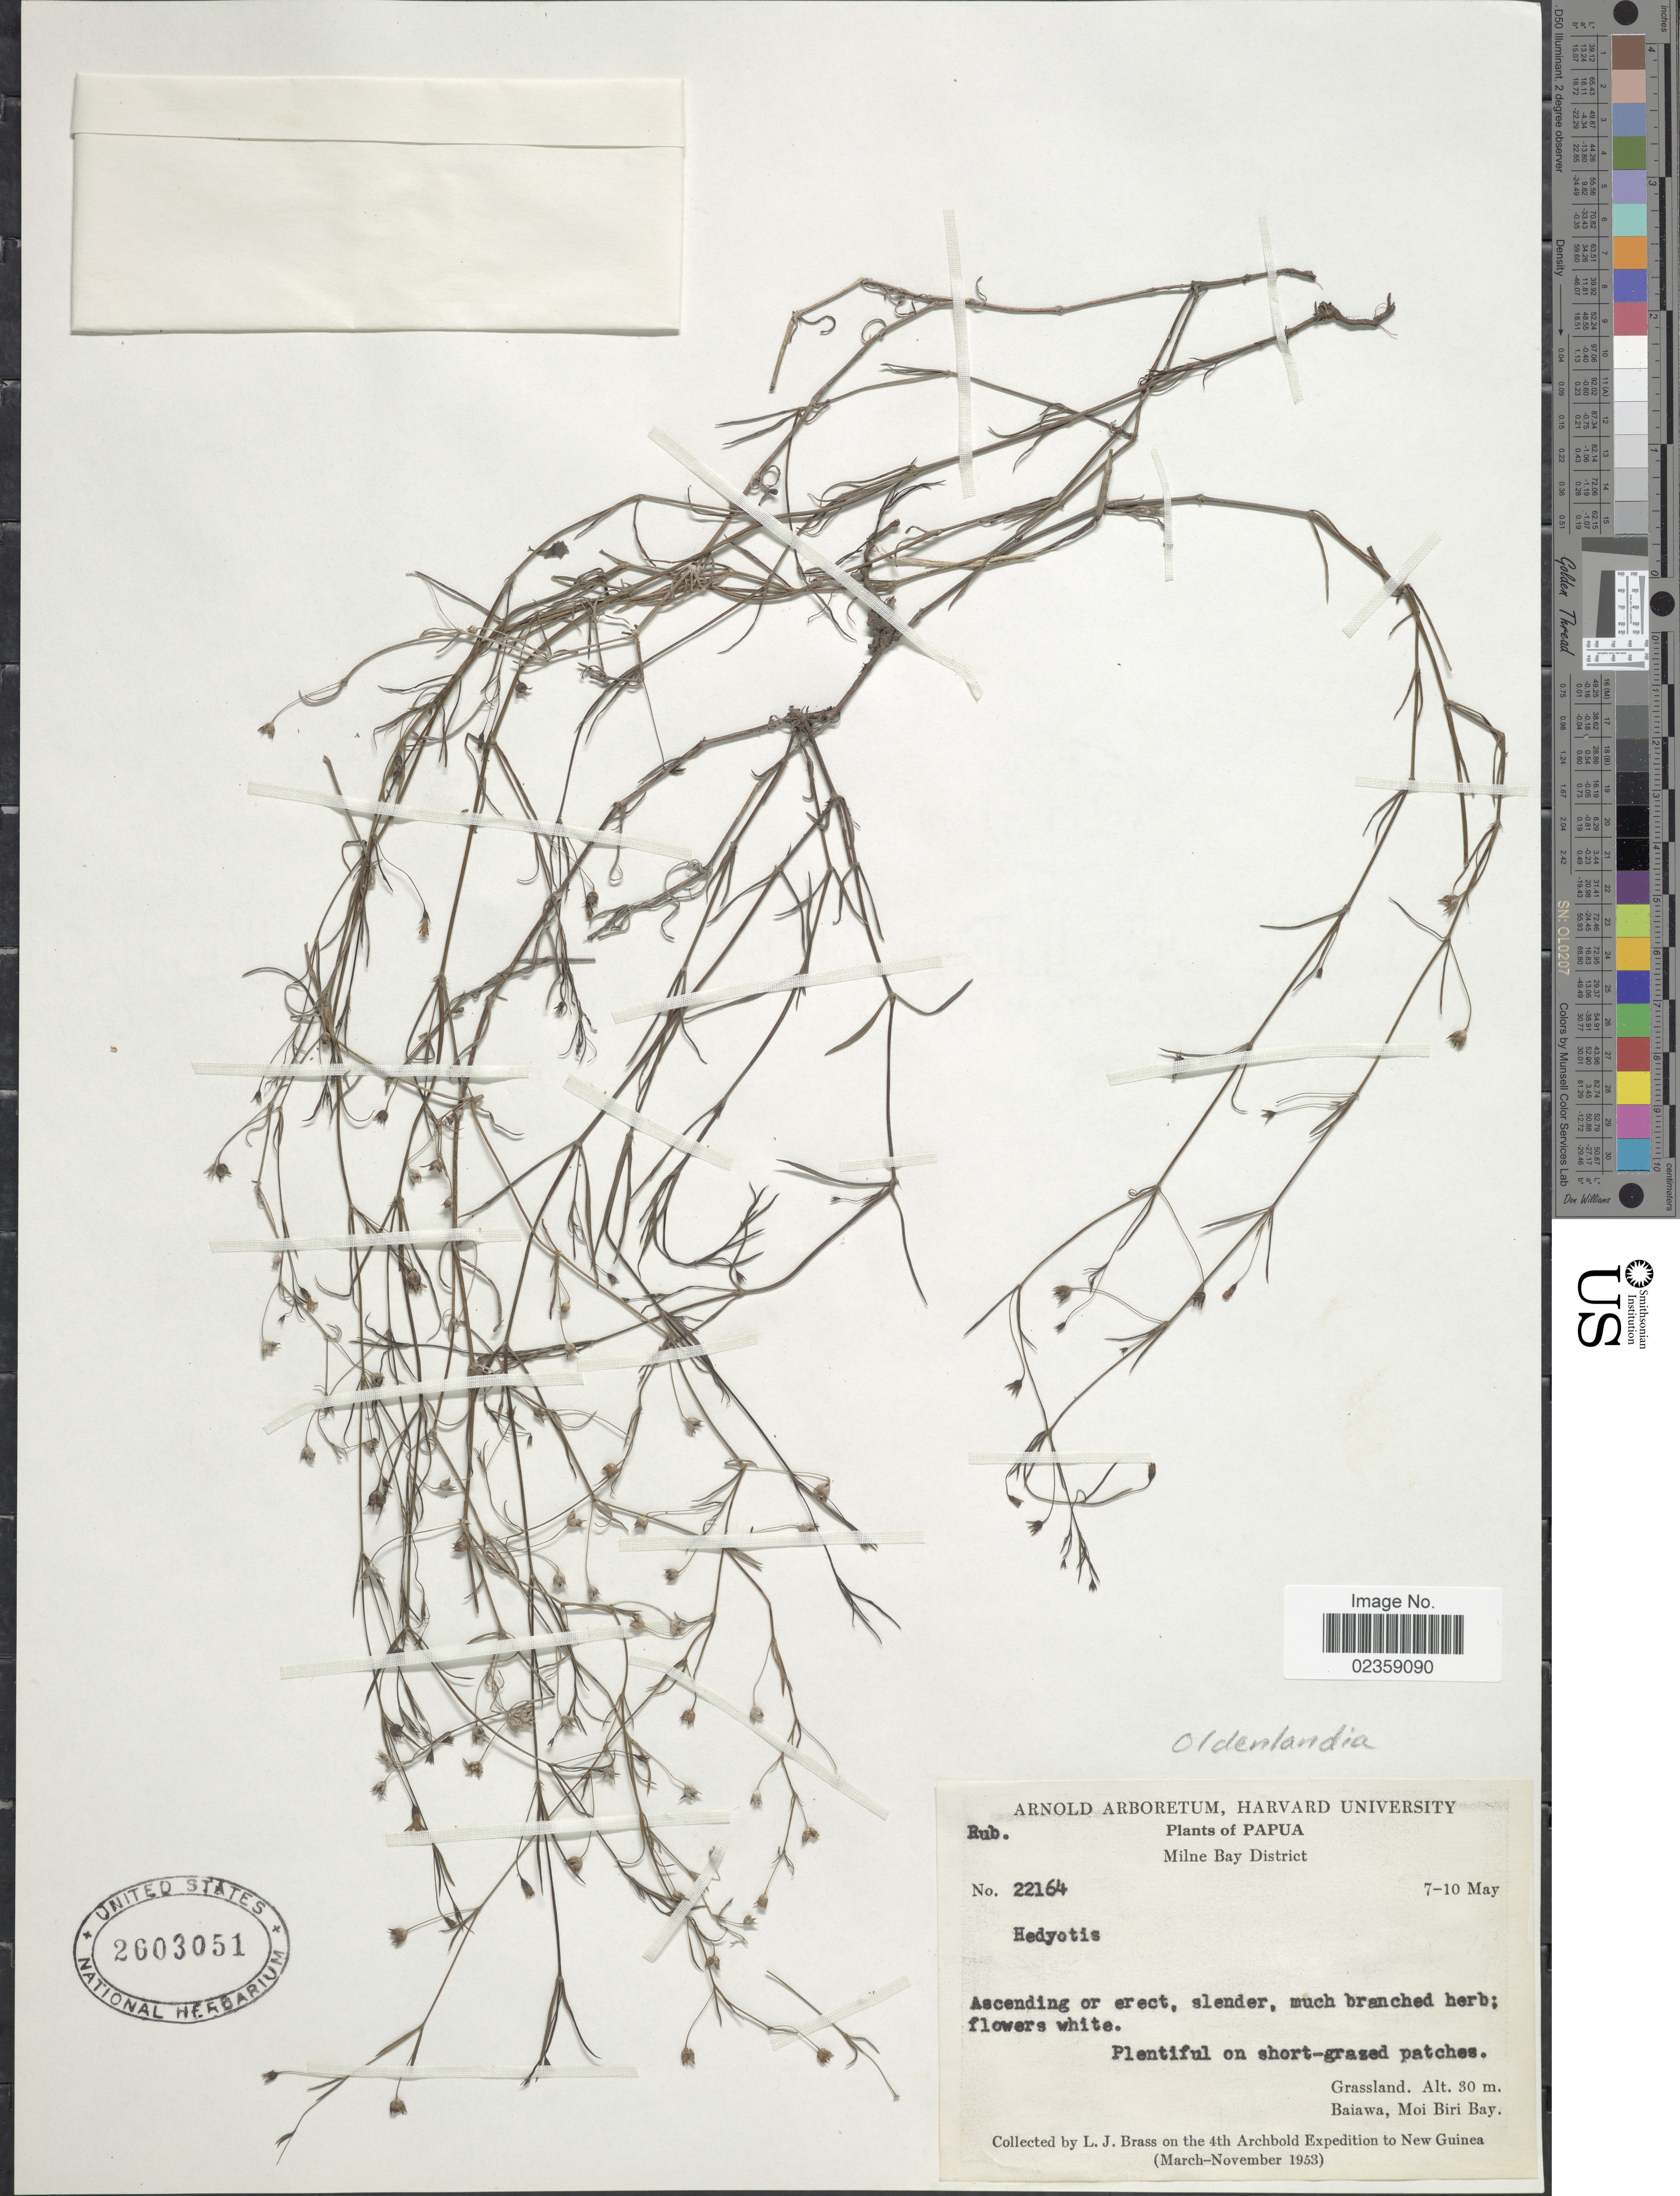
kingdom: Plantae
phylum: Tracheophyta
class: Magnoliopsida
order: Gentianales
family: Rubiaceae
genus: Oldenlandia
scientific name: Oldenlandia sp.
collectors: L. J. Brass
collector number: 22164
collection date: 1953-05-07/1953-05-10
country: Papua New Guinea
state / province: Milne Bay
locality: Milne Bay District. Baiawa, Moi Biri Bay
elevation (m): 30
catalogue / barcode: US 2603051